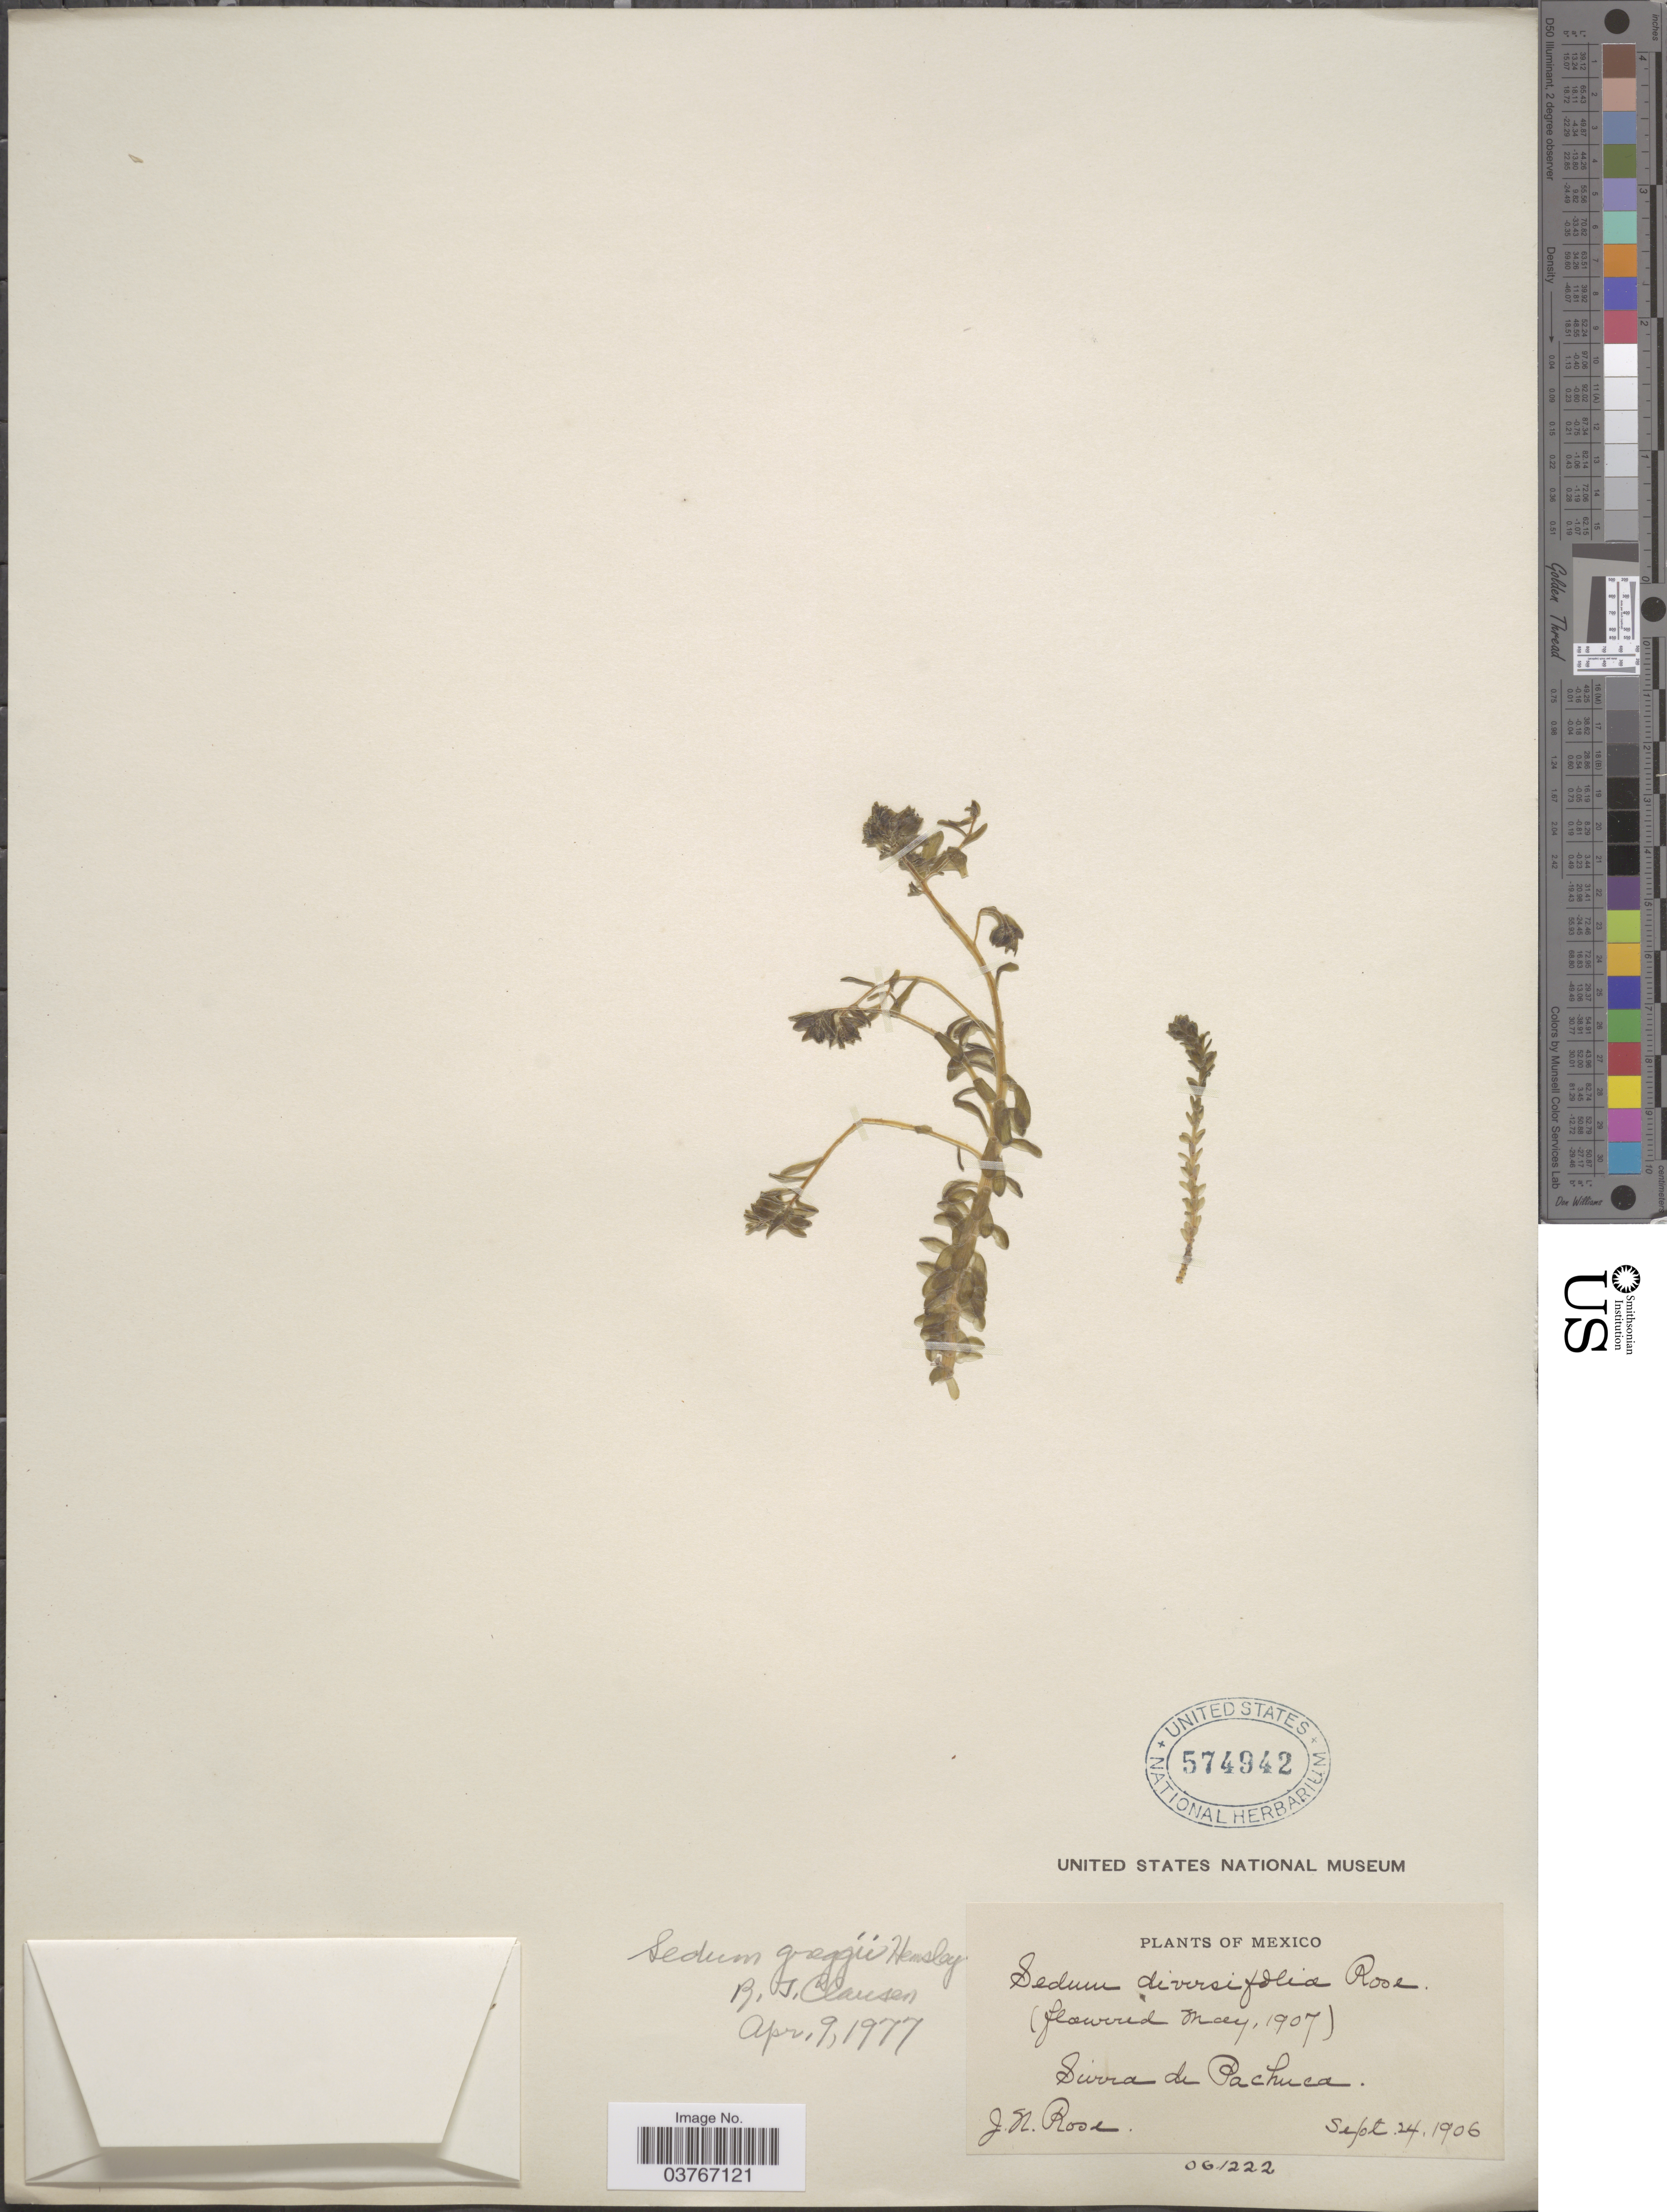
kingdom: Plantae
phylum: Tracheophyta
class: Magnoliopsida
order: Saxifragales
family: Crassulaceae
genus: Sedum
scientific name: Sedum greggii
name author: Hemsl.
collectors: J. N. Rose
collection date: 1906-09-24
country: Mexico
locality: Sierra de Pachuca.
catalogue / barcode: US 574942